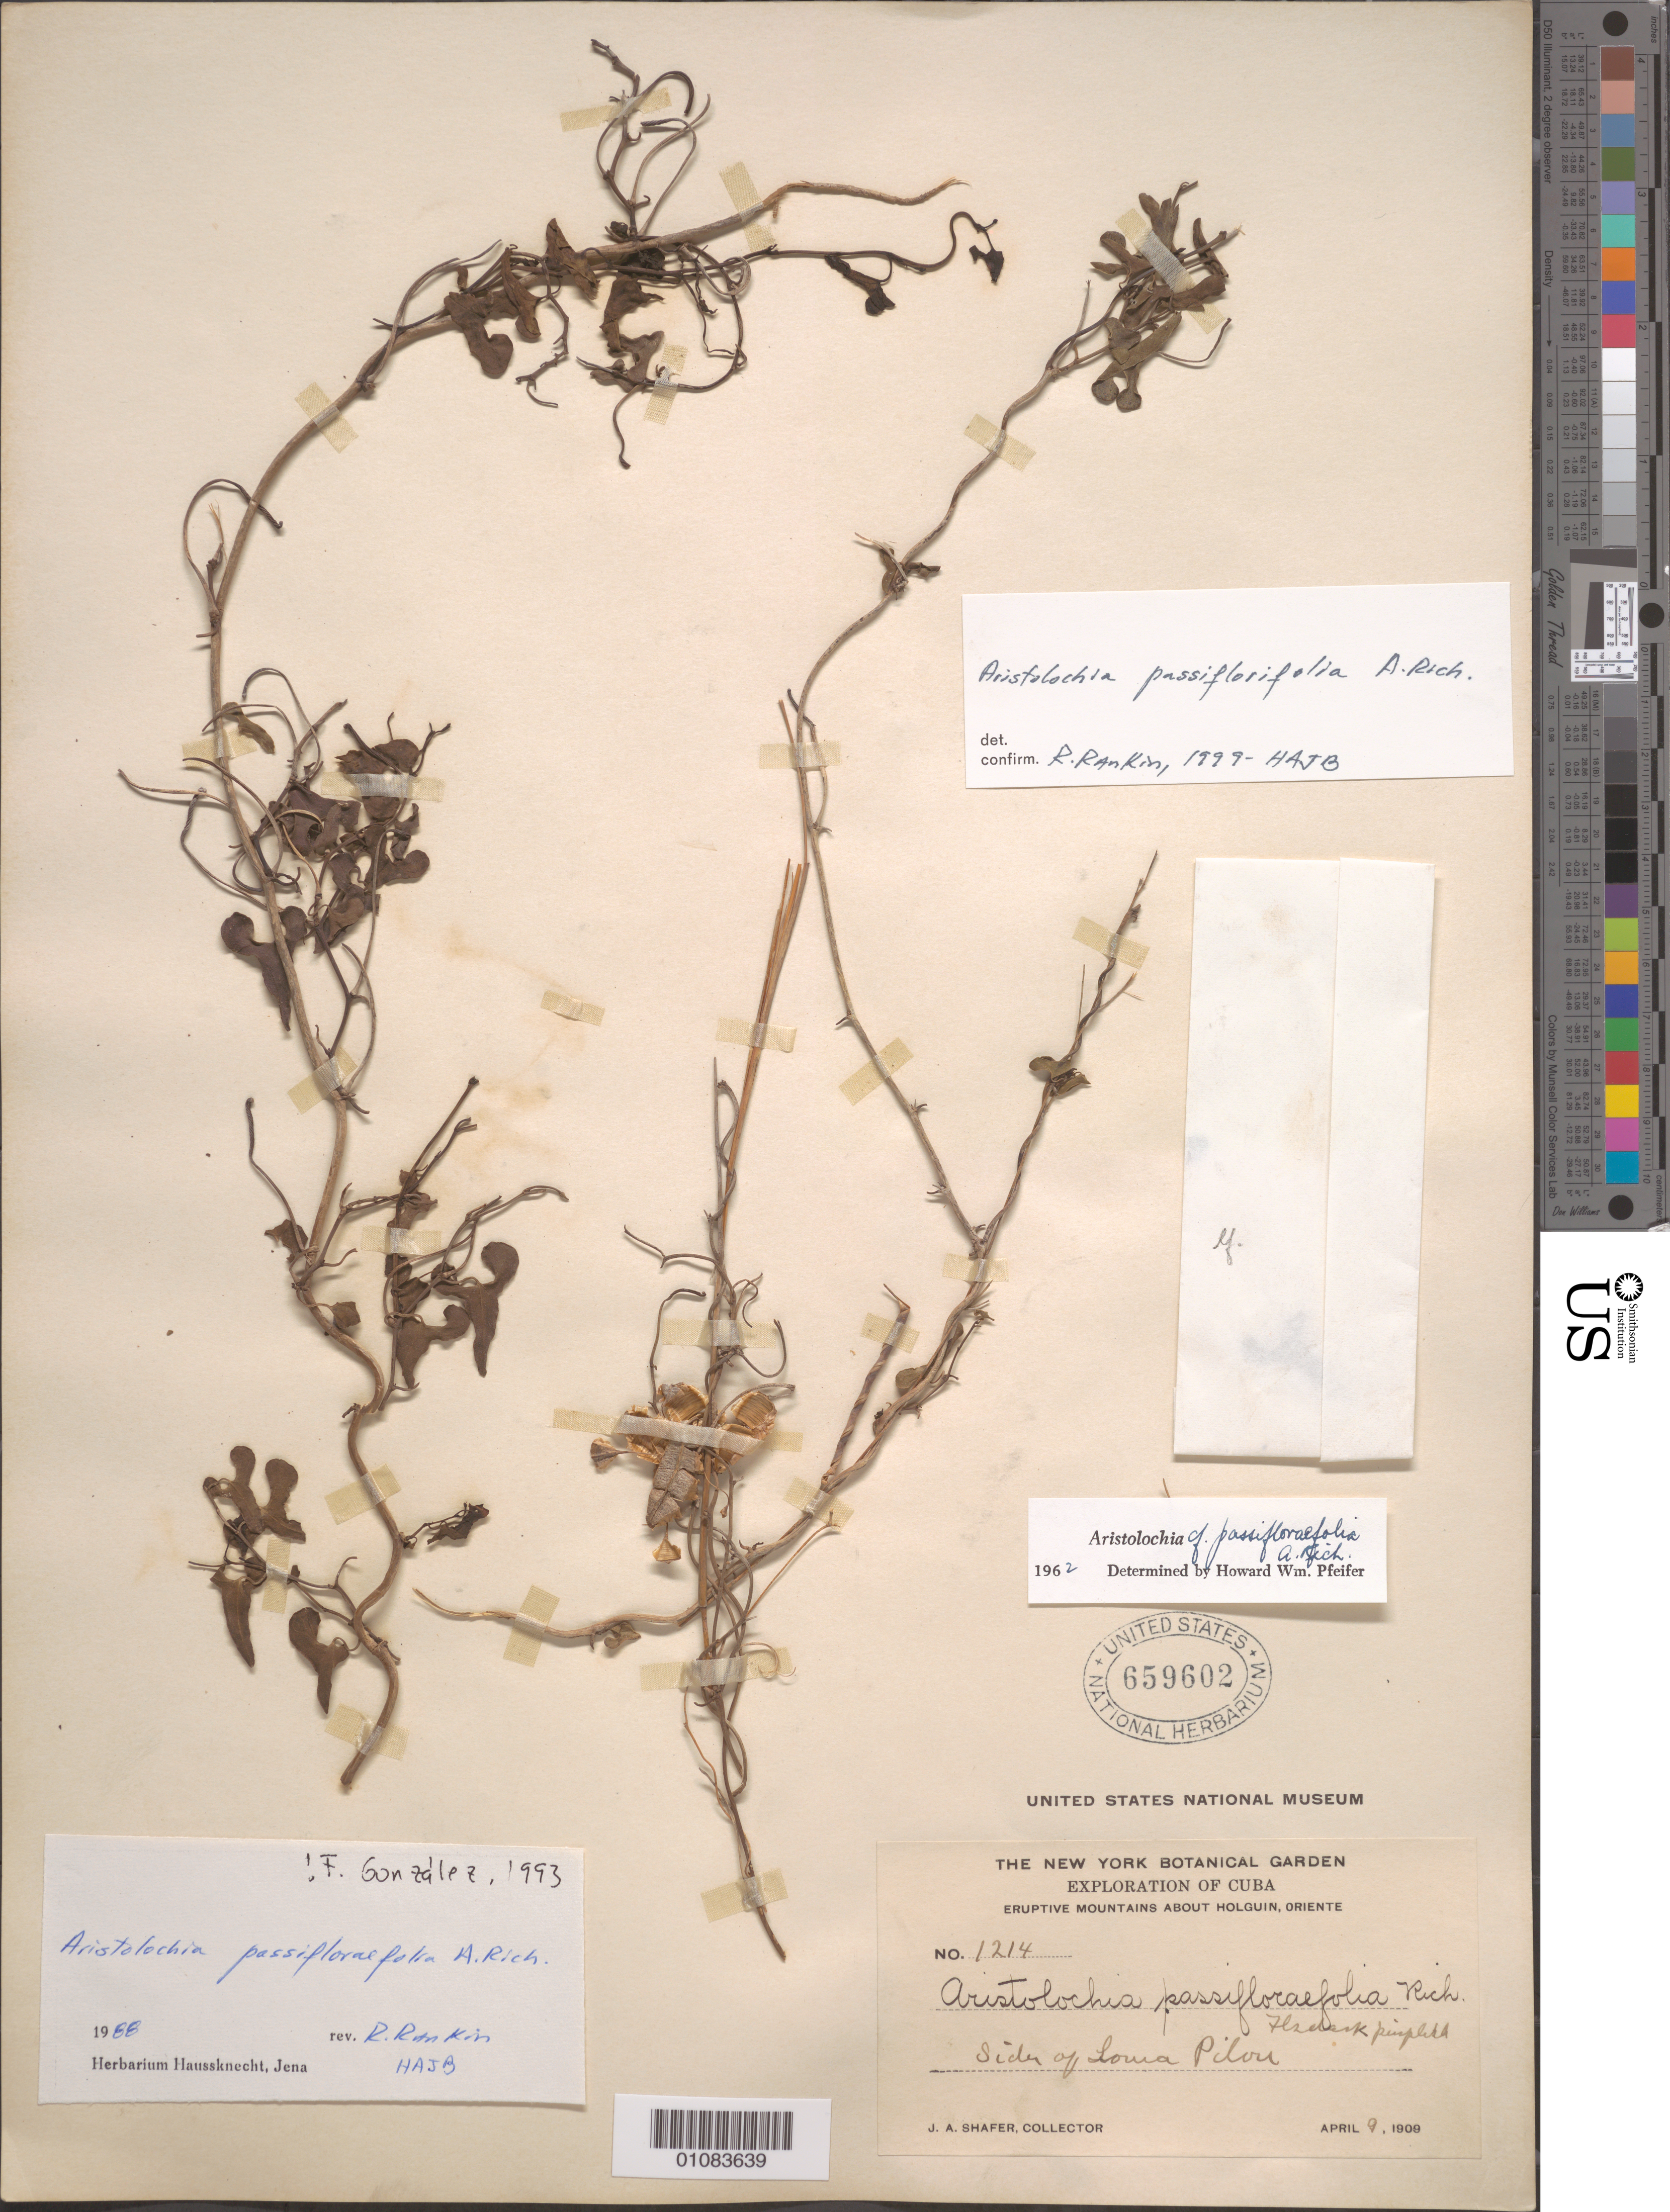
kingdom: Plantae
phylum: Tracheophyta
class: Magnoliopsida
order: Piperales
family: Aristolochiaceae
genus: Aristolochia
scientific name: Aristolochia passiflorifolia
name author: A. Rich.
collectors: J. A. Shafer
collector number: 1214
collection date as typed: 09 Apr 1909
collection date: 1909-04-09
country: Cuba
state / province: Holguín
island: Cuba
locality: Oriente, eruptive mountains about Holguin, side of Loma Pilou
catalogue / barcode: US 659602